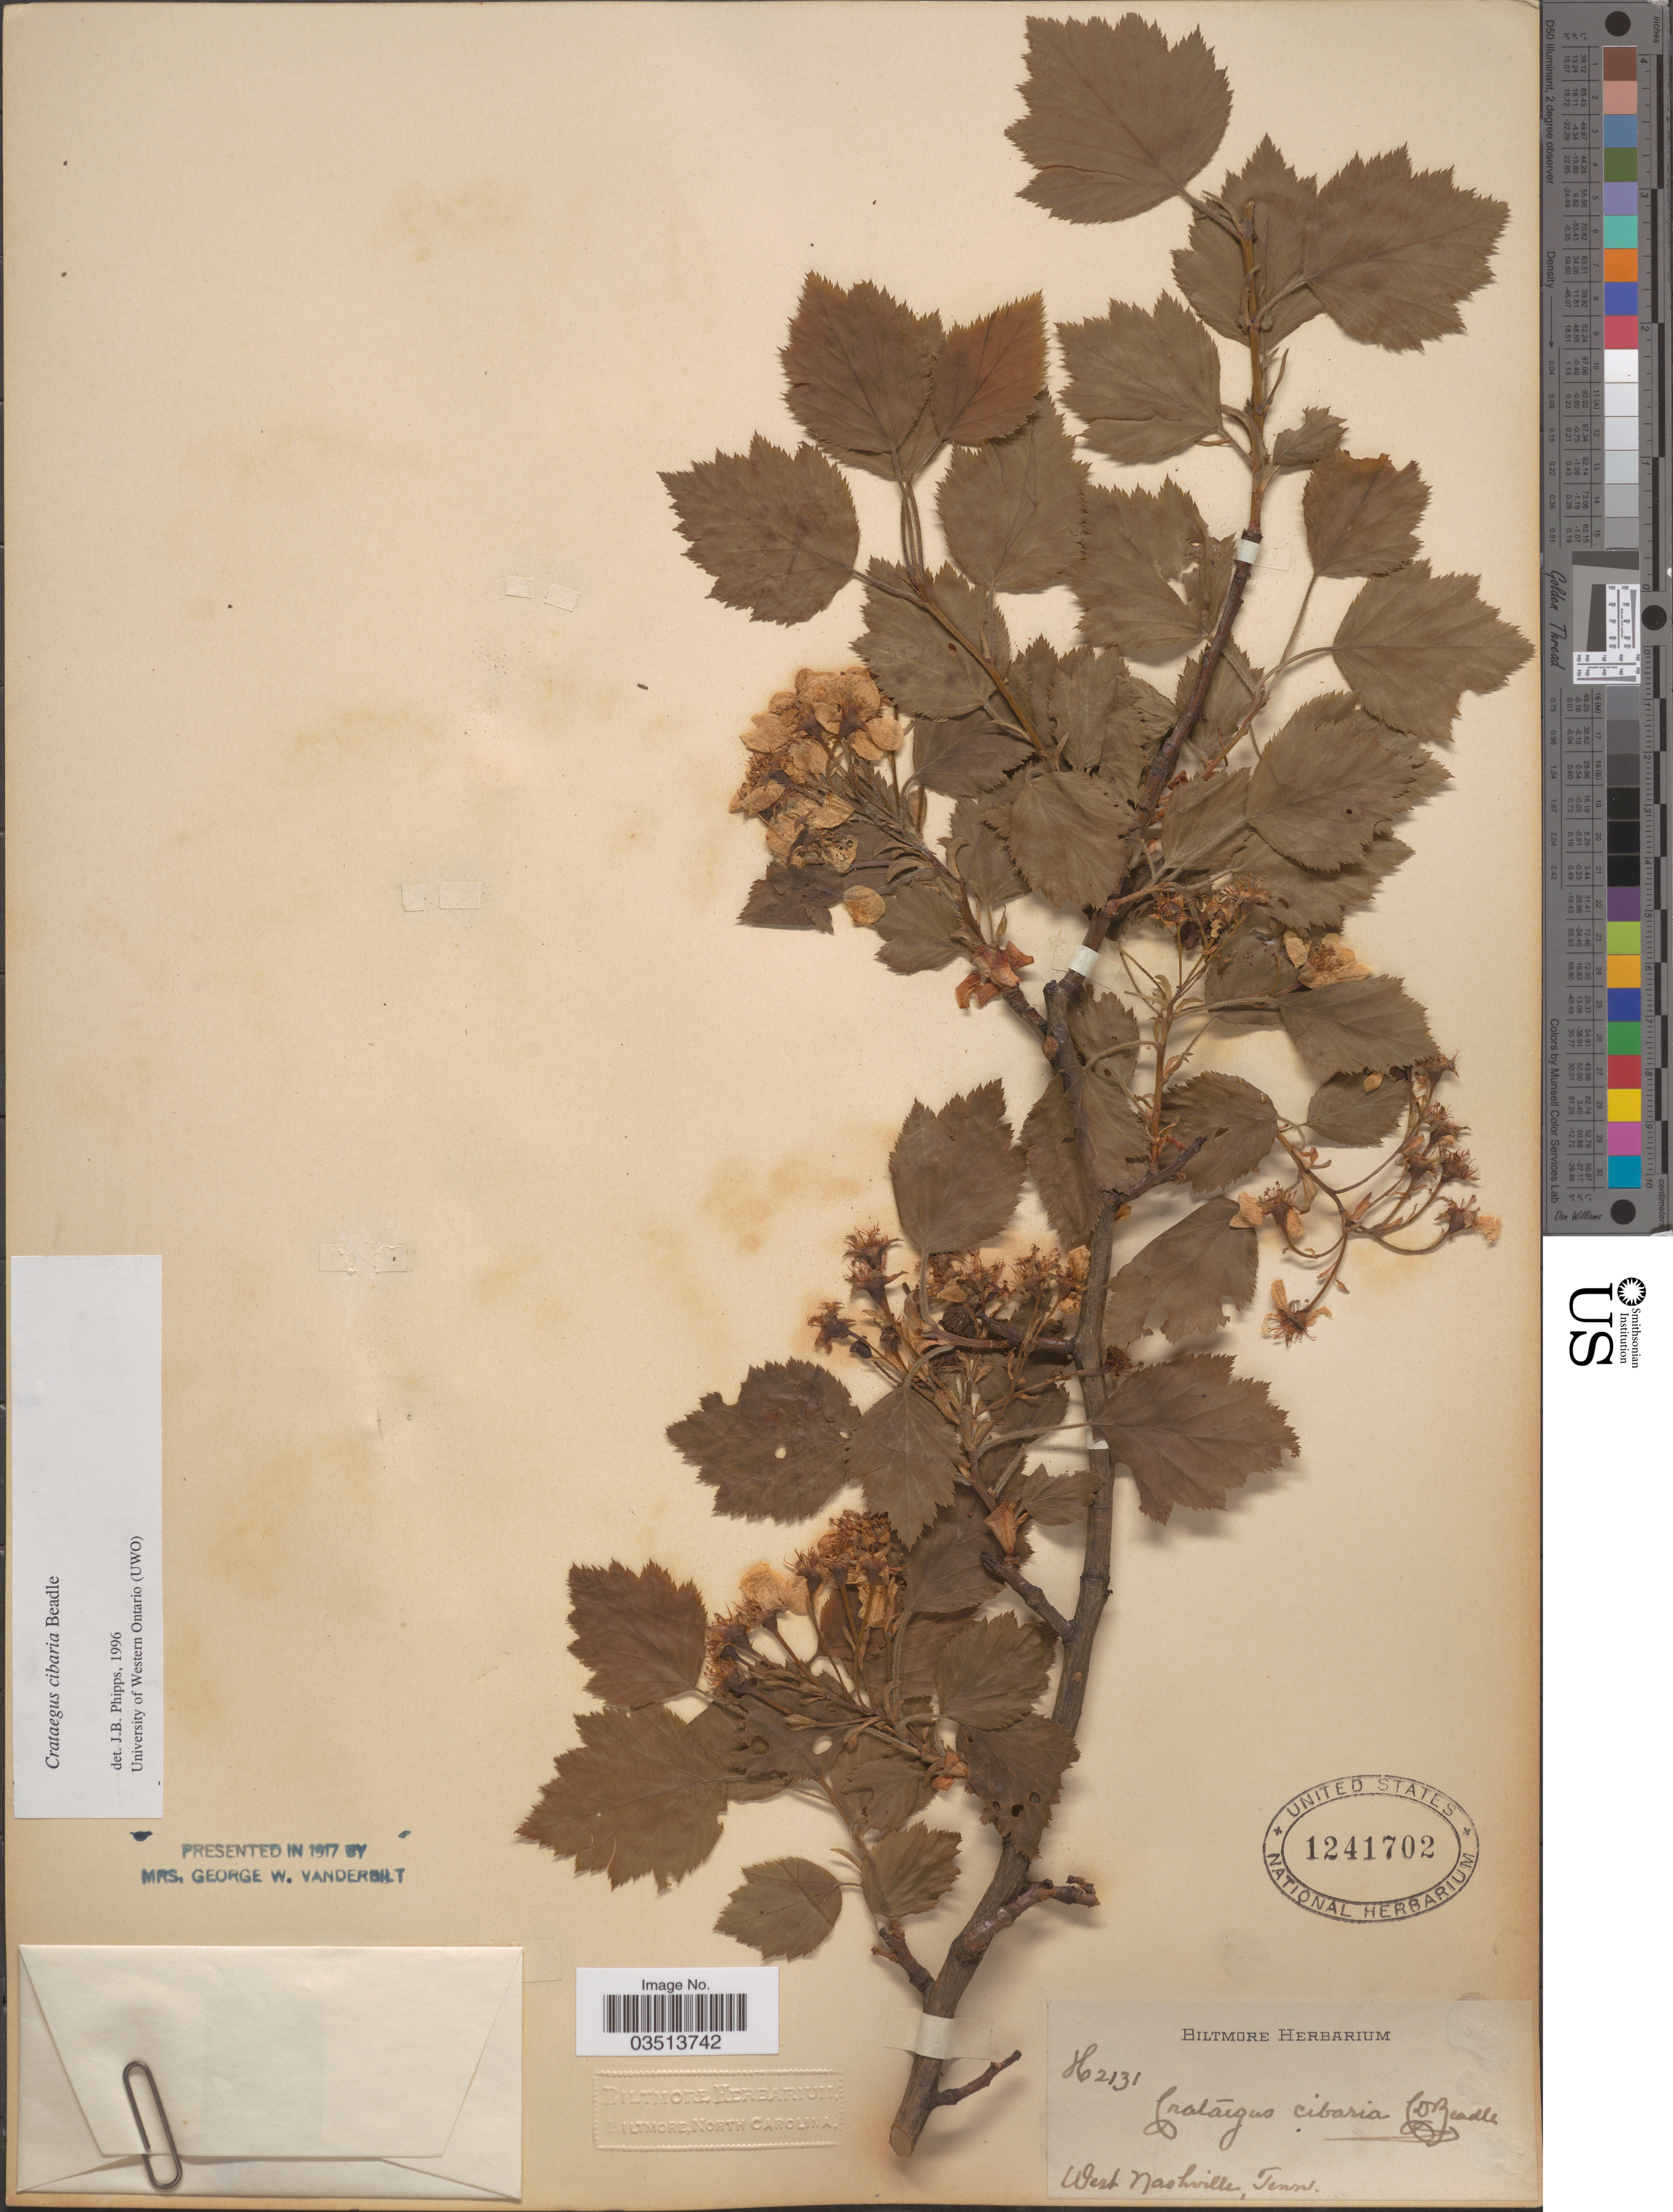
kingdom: Plantae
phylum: Tracheophyta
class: Magnoliopsida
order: Rosales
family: Rosaceae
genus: Crataegus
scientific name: Crataegus cibaria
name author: Beadle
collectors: ex herb. Biltmore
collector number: H2131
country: United States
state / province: Tennessee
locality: West Nashville.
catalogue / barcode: US 1241702